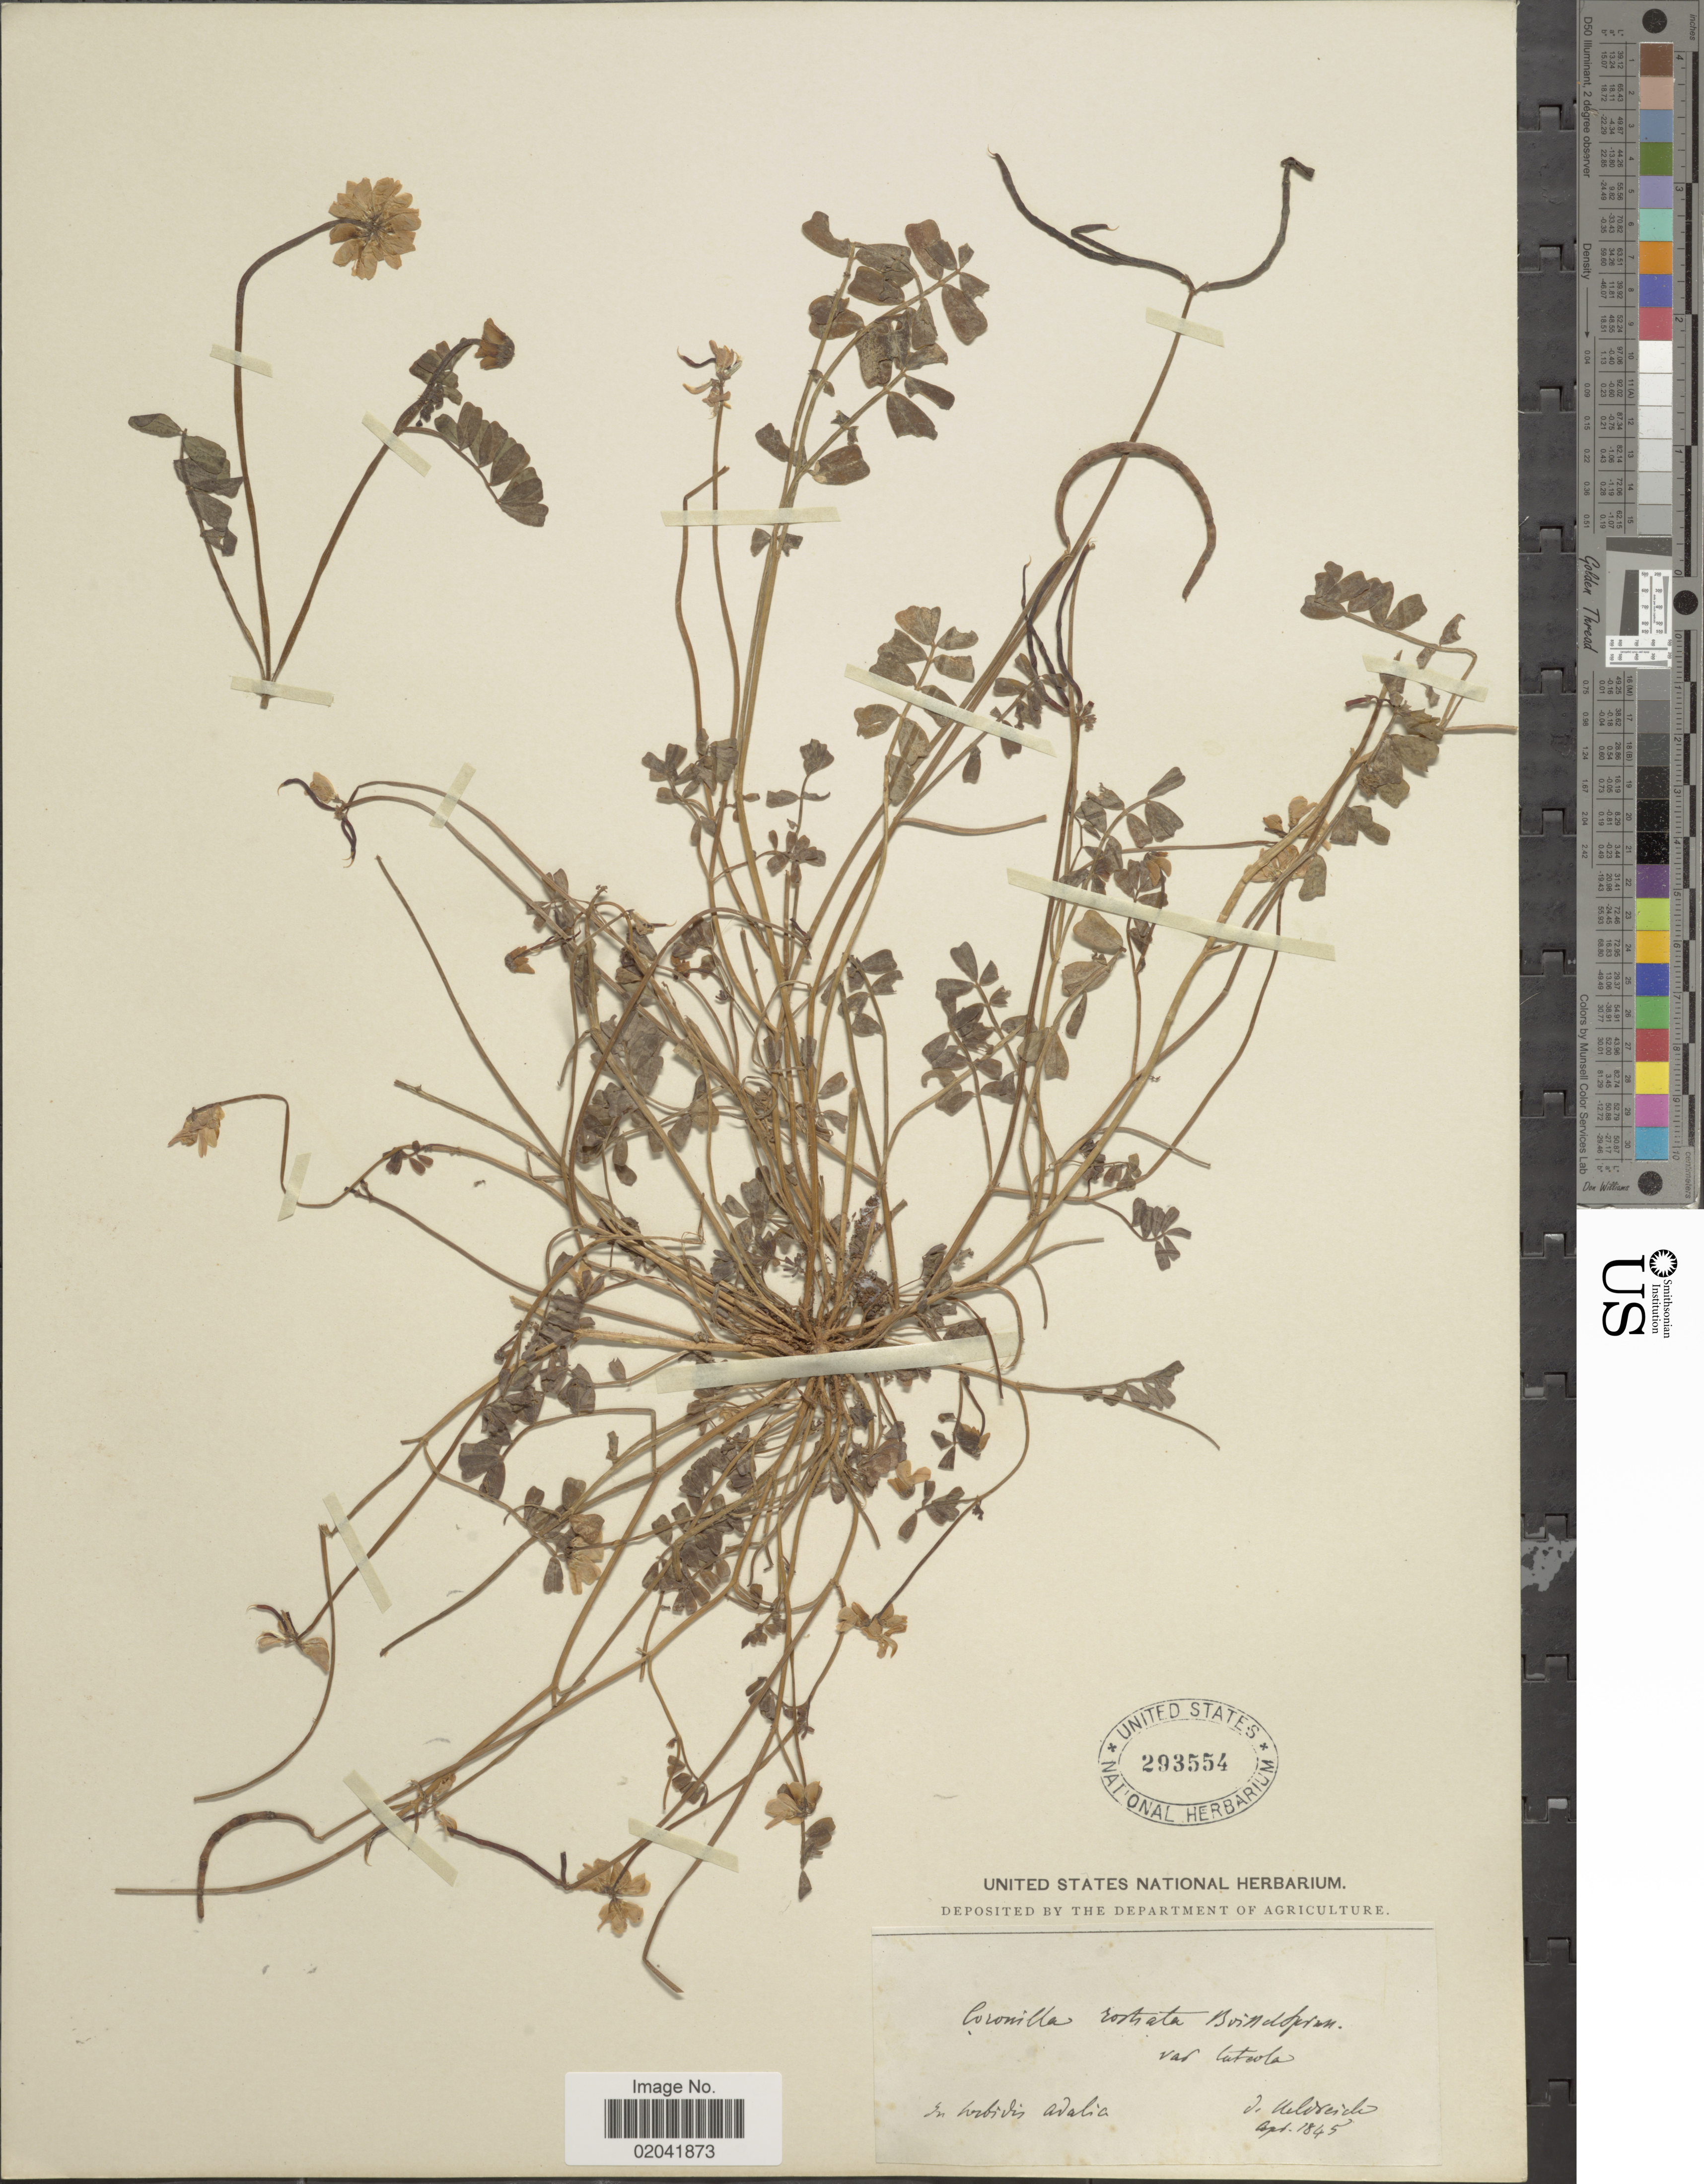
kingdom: Plantae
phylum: Tracheophyta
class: Magnoliopsida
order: Fabales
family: Fabaceae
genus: Coronilla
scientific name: Coronilla rostrata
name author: Boiss. & Spruner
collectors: -. De Heldreich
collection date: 1845-04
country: Turkey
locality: In herbidis Adalia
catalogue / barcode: US 293554